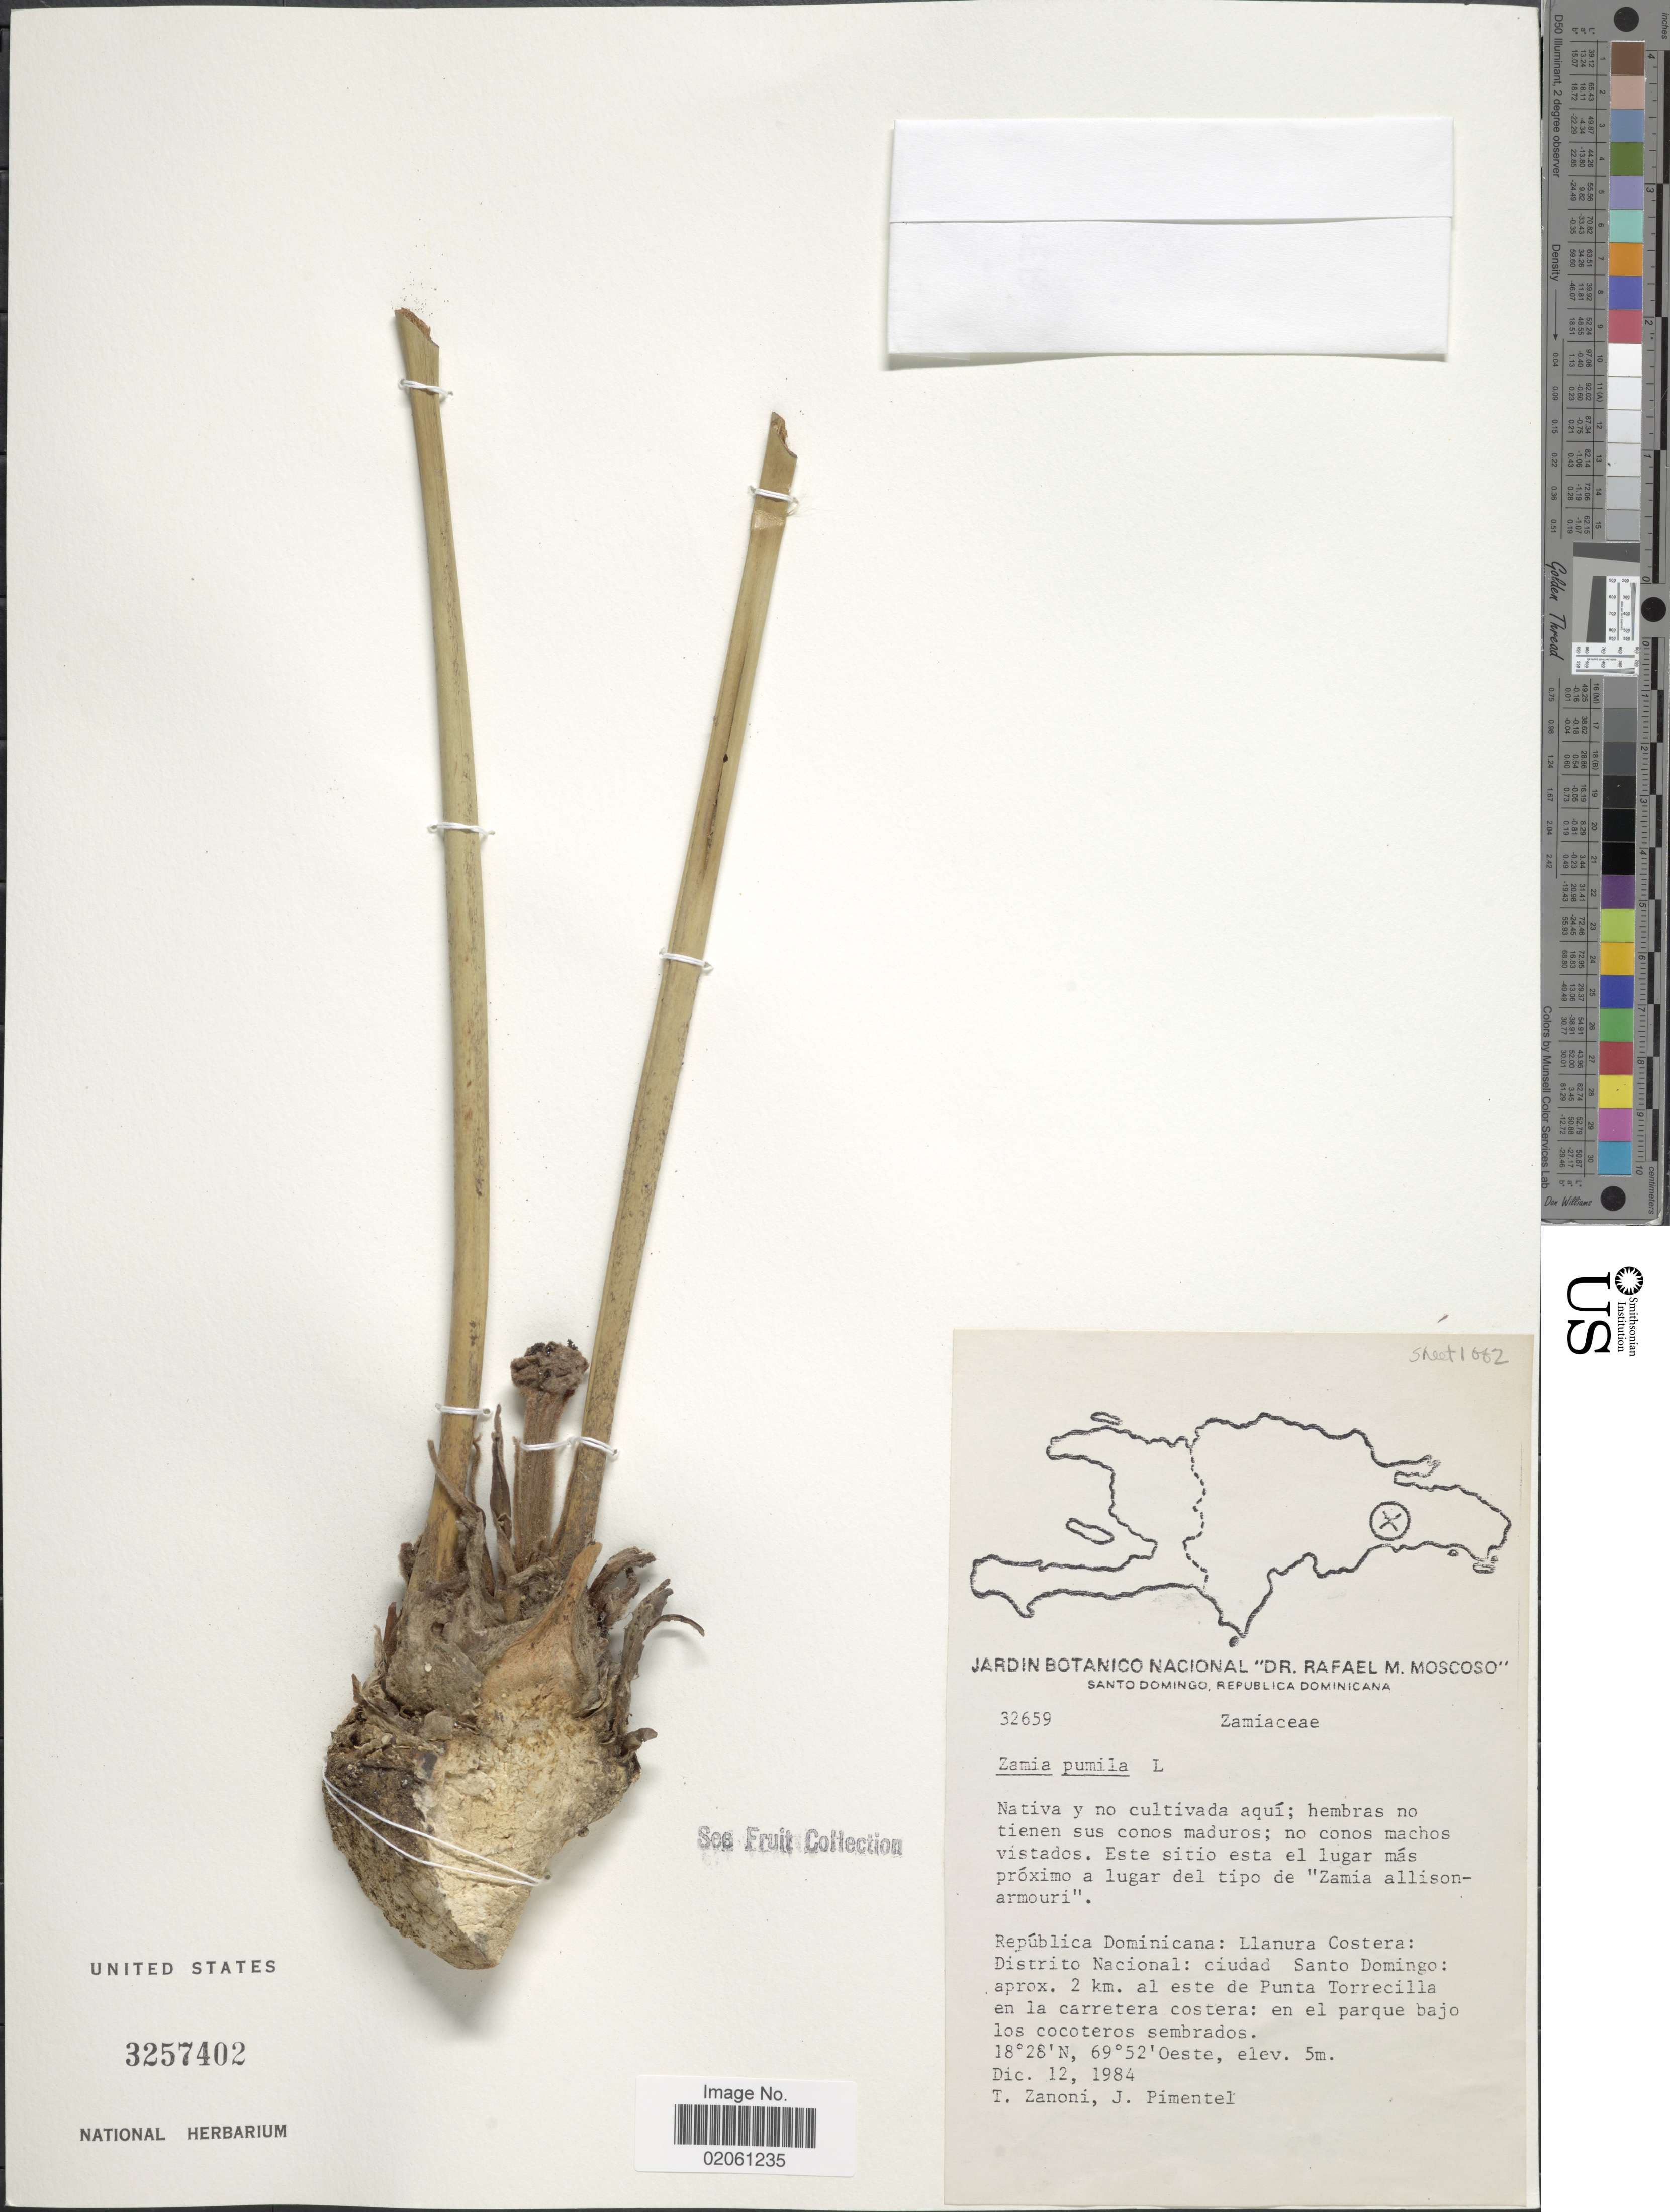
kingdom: Plantae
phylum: Tracheophyta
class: Cycadopsida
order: Cycadales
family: Zamiaceae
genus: Zamia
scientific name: Zamia pumila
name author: L.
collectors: T. A. Zanoni & J. Pimental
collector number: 32659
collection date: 1984-12-12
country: Dominican Republic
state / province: Distrito Nacional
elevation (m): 5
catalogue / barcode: US 3257402